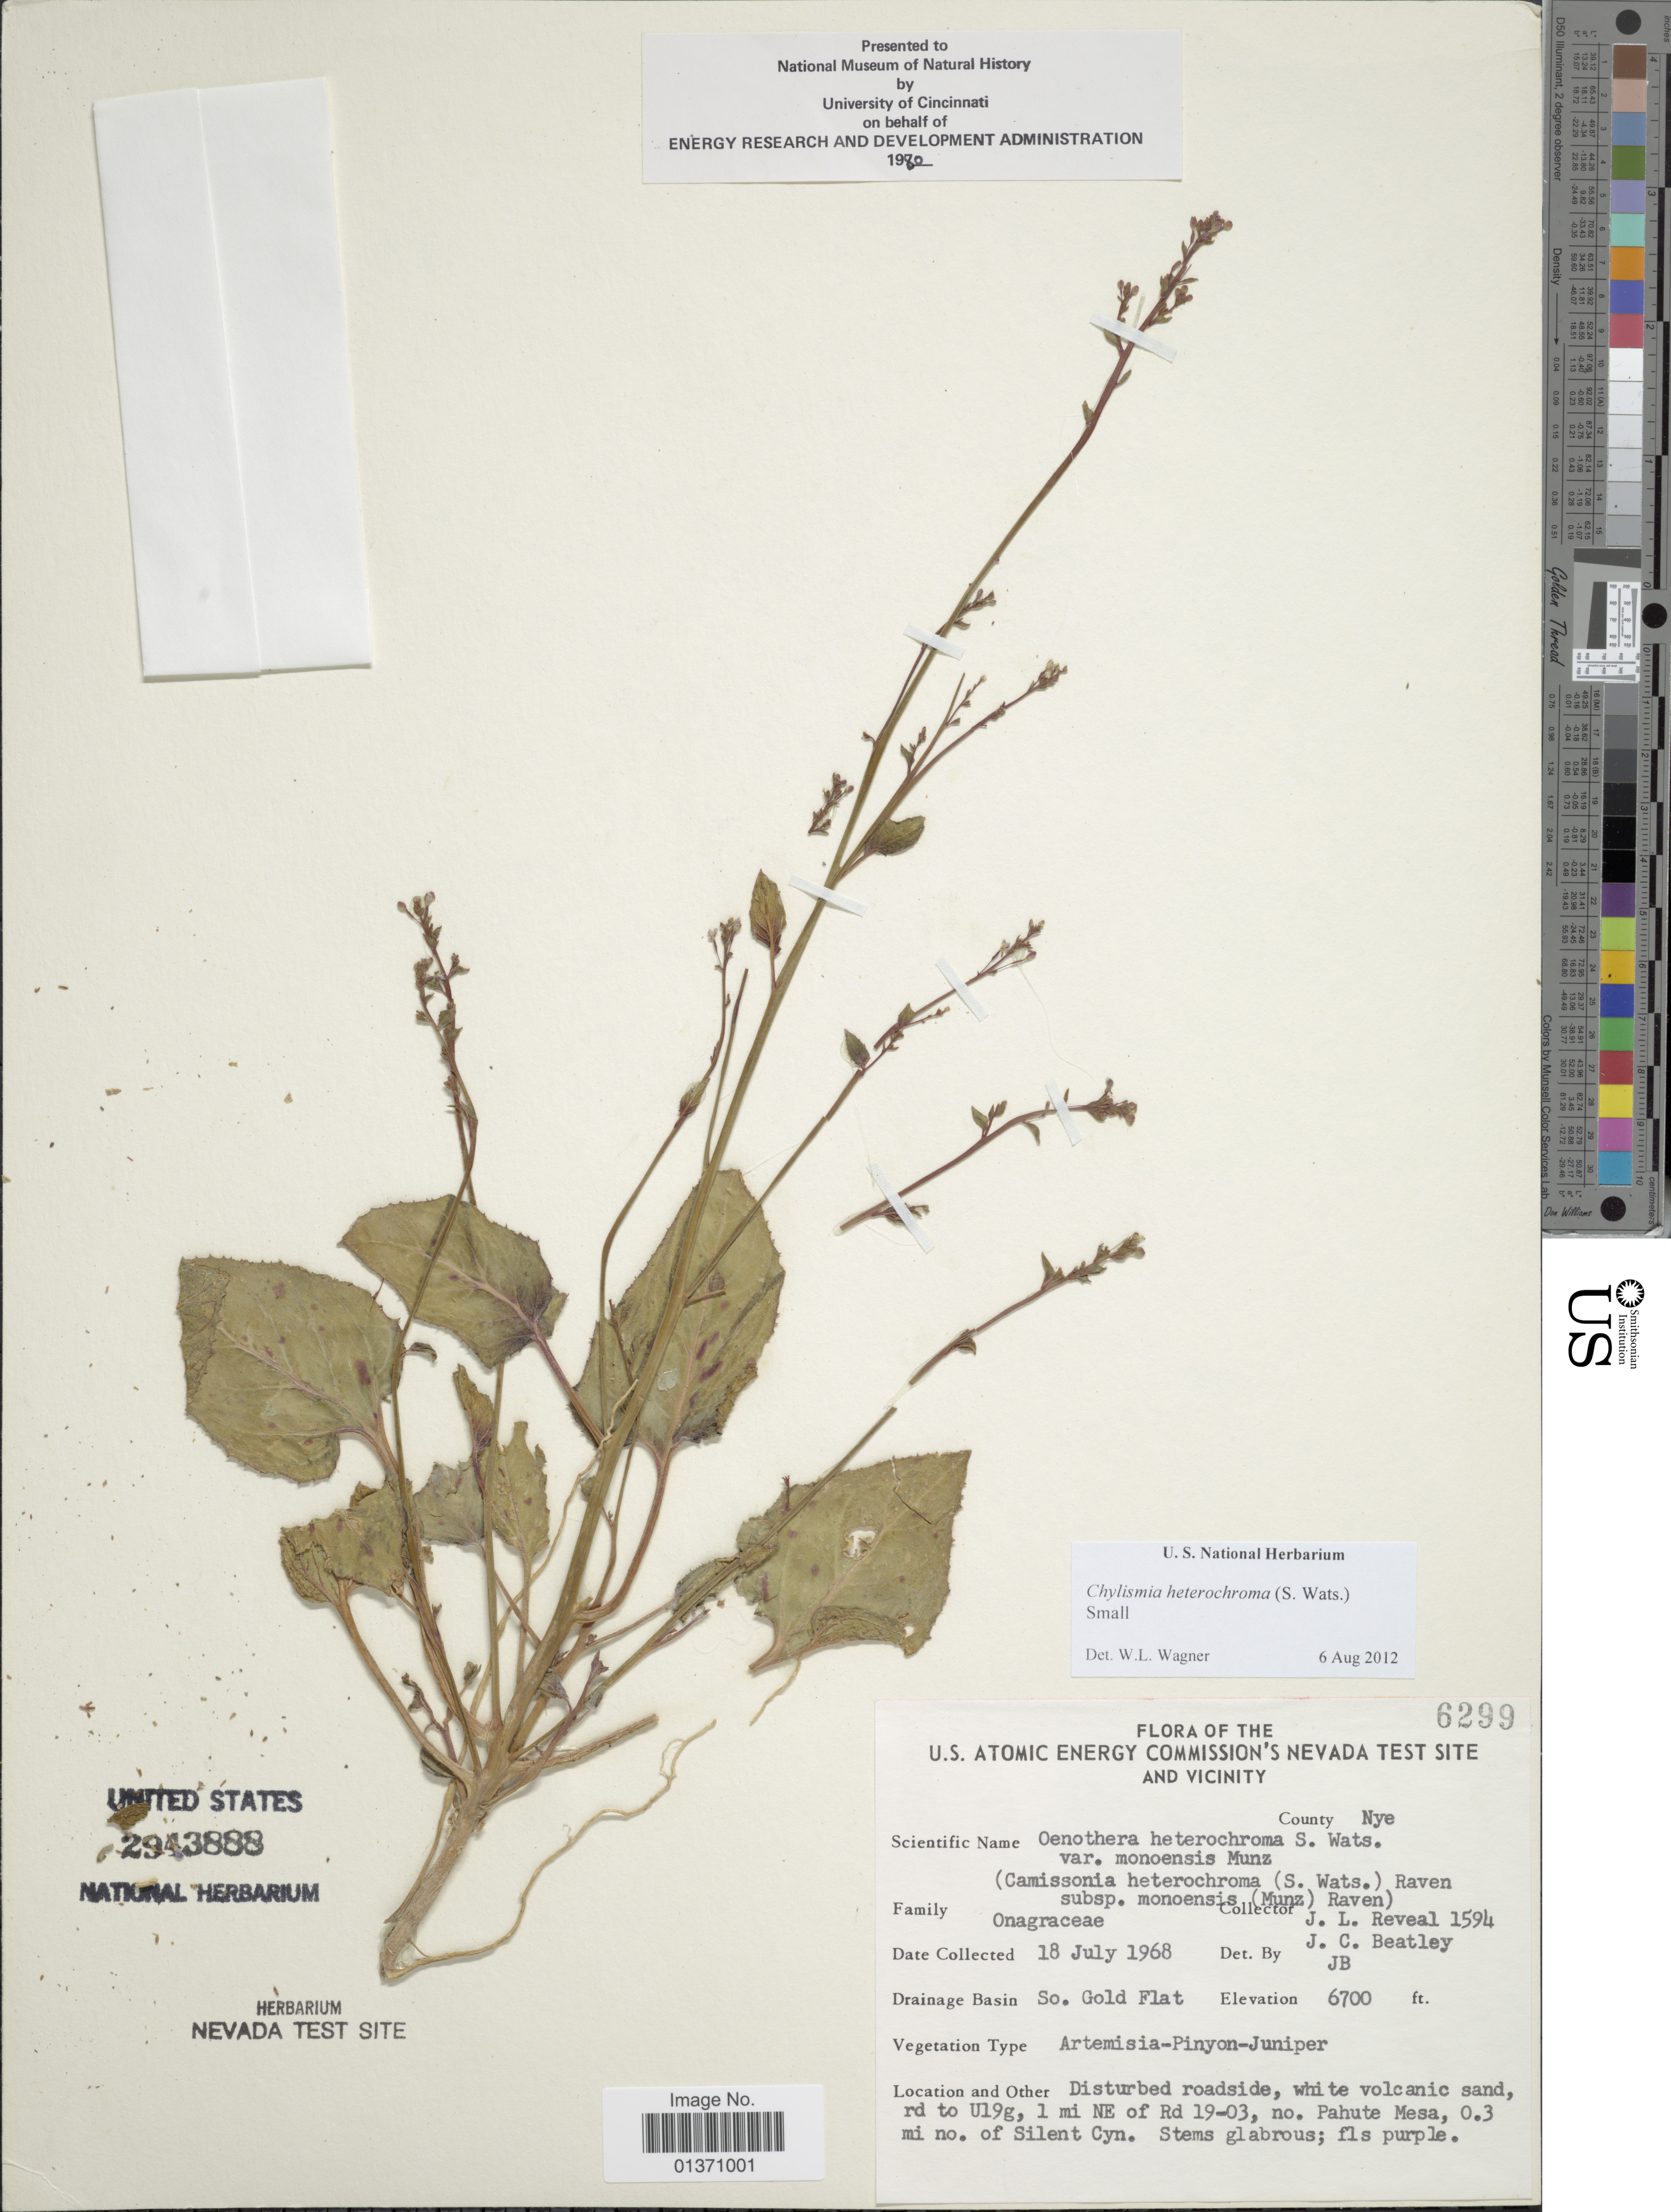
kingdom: Plantae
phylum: Tracheophyta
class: Magnoliopsida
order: Myrtales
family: Onagraceae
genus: Chylismia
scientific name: Chylismia heterochroma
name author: (S. Watson) Small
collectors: J. L. Reveal & J. C. Beatley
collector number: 1594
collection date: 1968-07-18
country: United States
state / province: Nevada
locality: U. S. Atomic Energy Commission's Nevada Test Site and Vicinity, So. Gold Flat, rd to U19g, 1 mi NE of Rd 19-03, no. Pahute Mesa, 0.3 mi no. of Silent Cyn, County Nye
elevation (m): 2042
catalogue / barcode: US 2943888